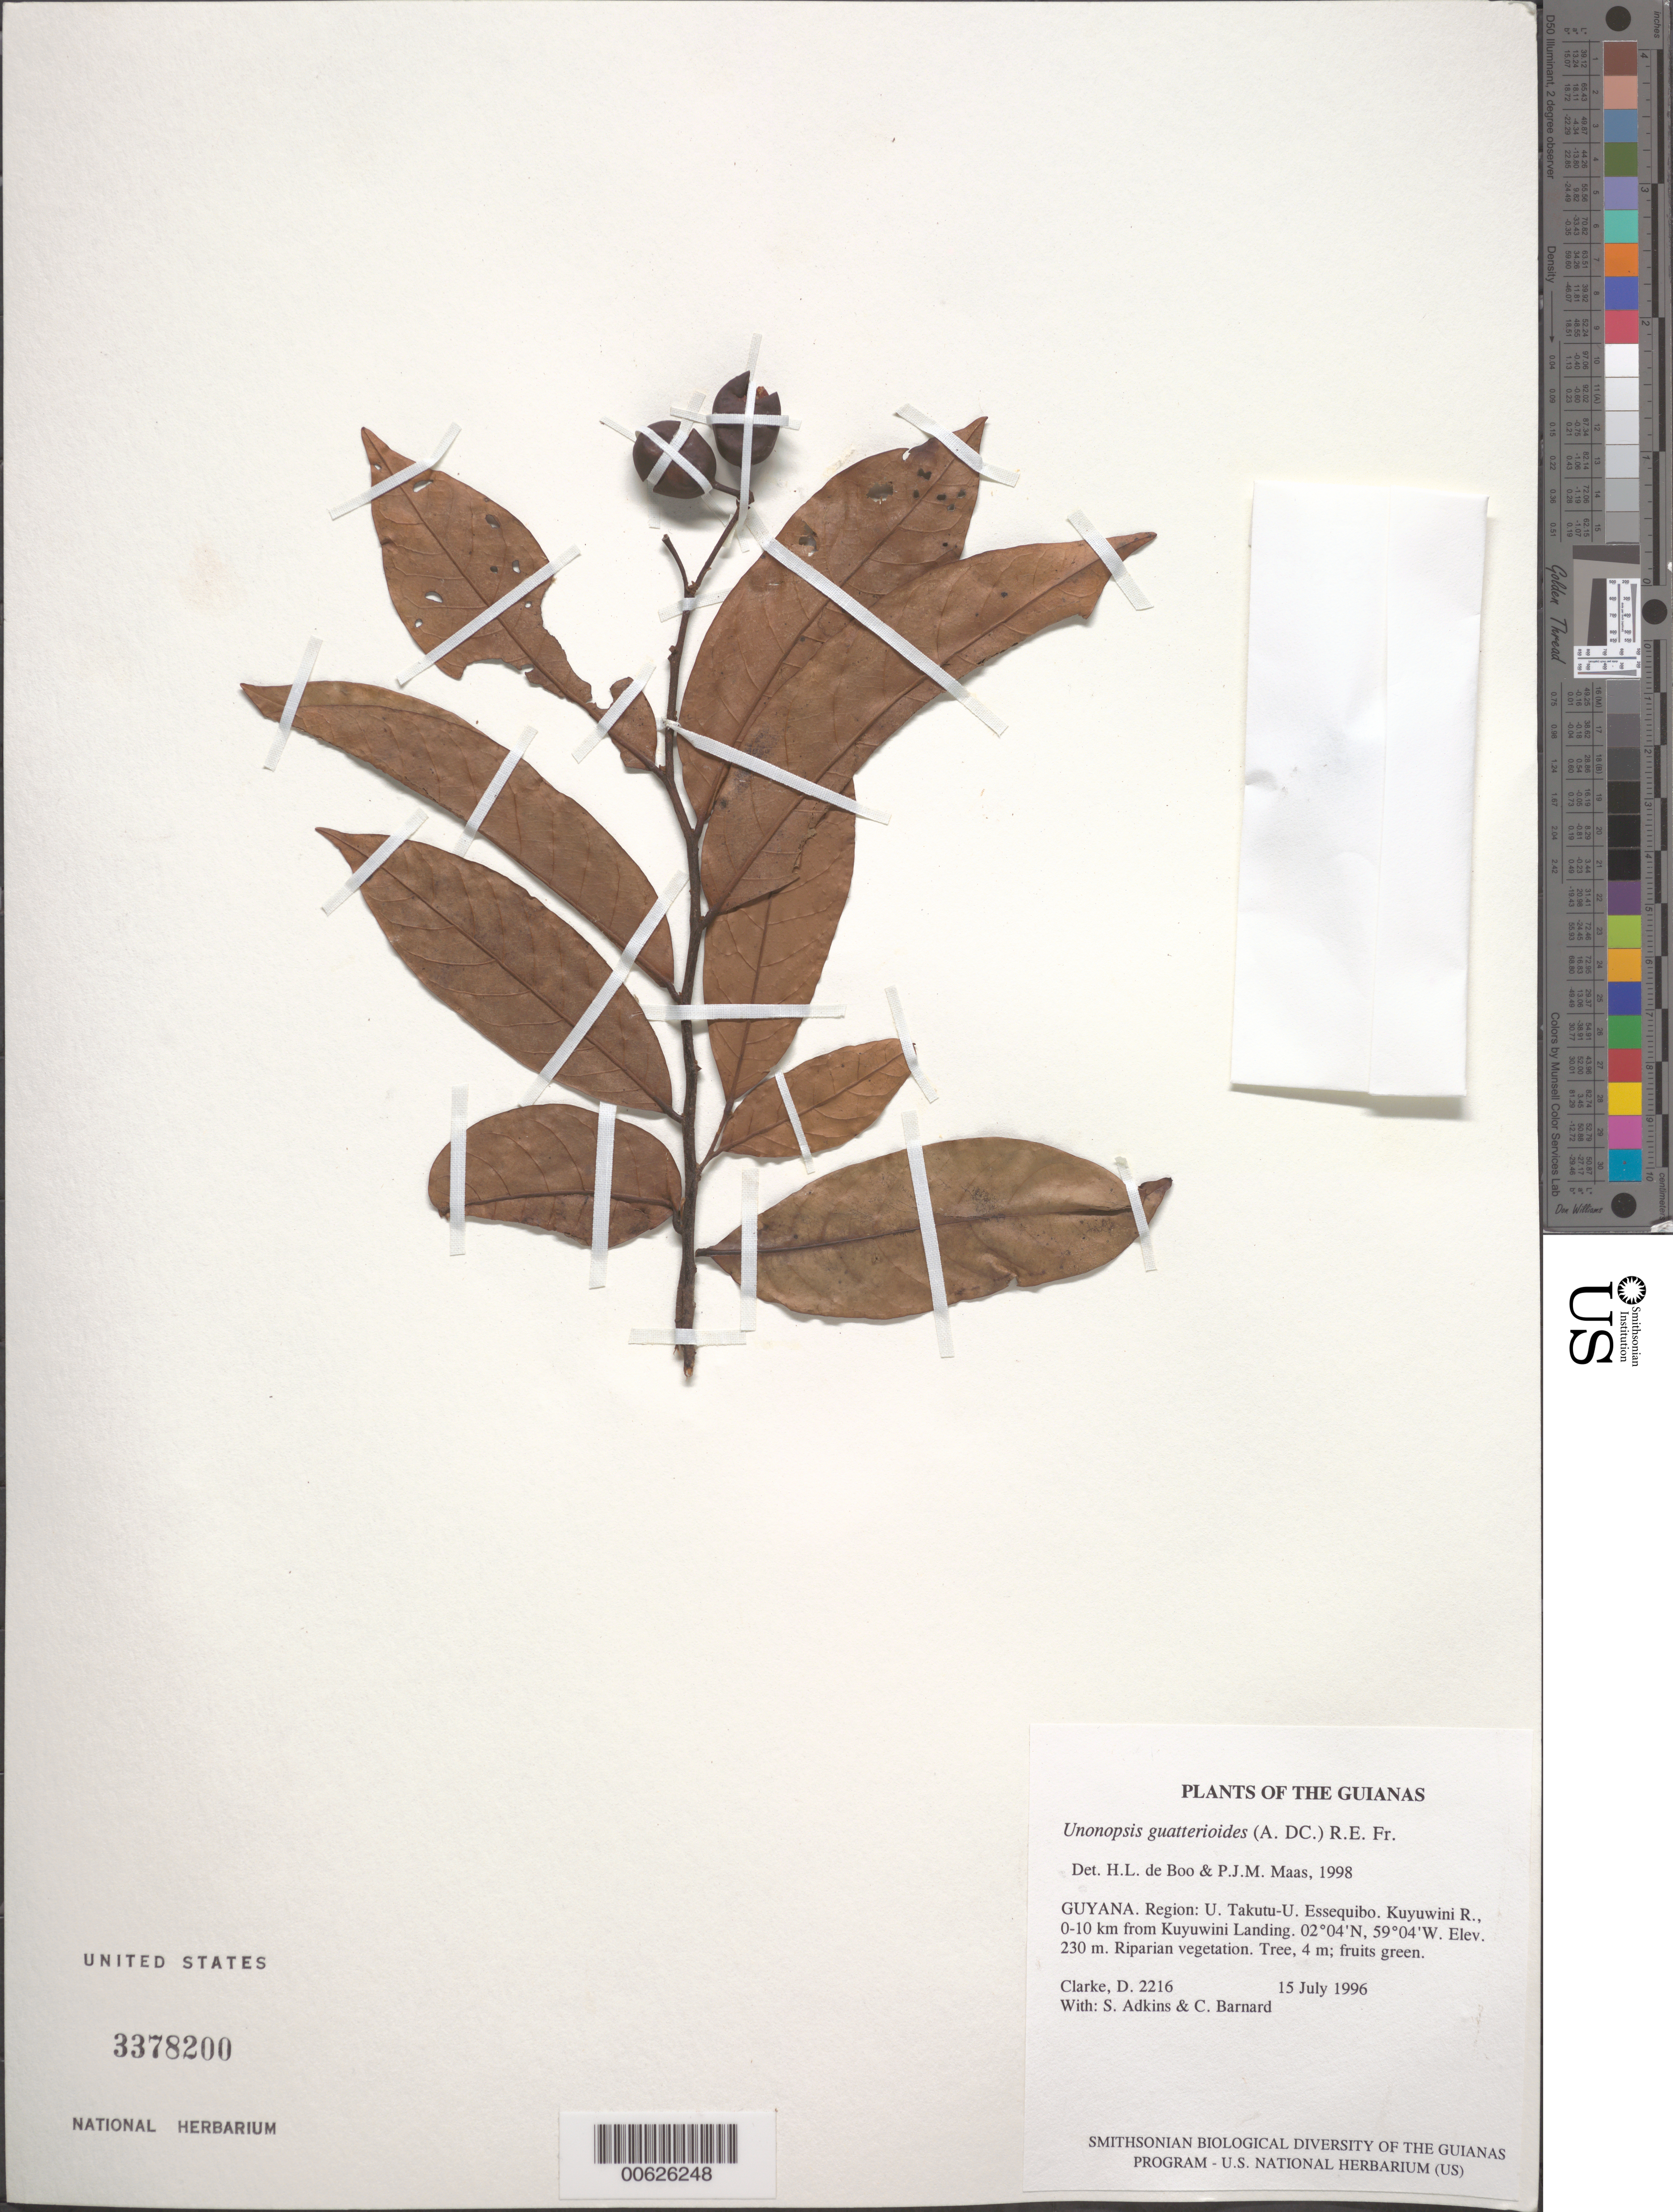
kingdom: Plantae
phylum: Tracheophyta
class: Magnoliopsida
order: Magnoliales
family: Annonaceae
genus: Unonopsis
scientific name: Unonopsis guatterioides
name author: (A. DC.) R.E. Fr.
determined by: de Boo, H. L.; Maas, P. J.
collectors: H. D. Clarke, S. Adkins & C. Bernard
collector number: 2216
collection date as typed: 15 July 1996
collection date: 1996-07-15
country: Guyana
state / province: U. Takutu-U. Essequibo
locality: Kuyuwini R., 0-10 km from Kuyuwini Landing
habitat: Riparian vegetation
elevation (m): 230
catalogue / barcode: US 3378200